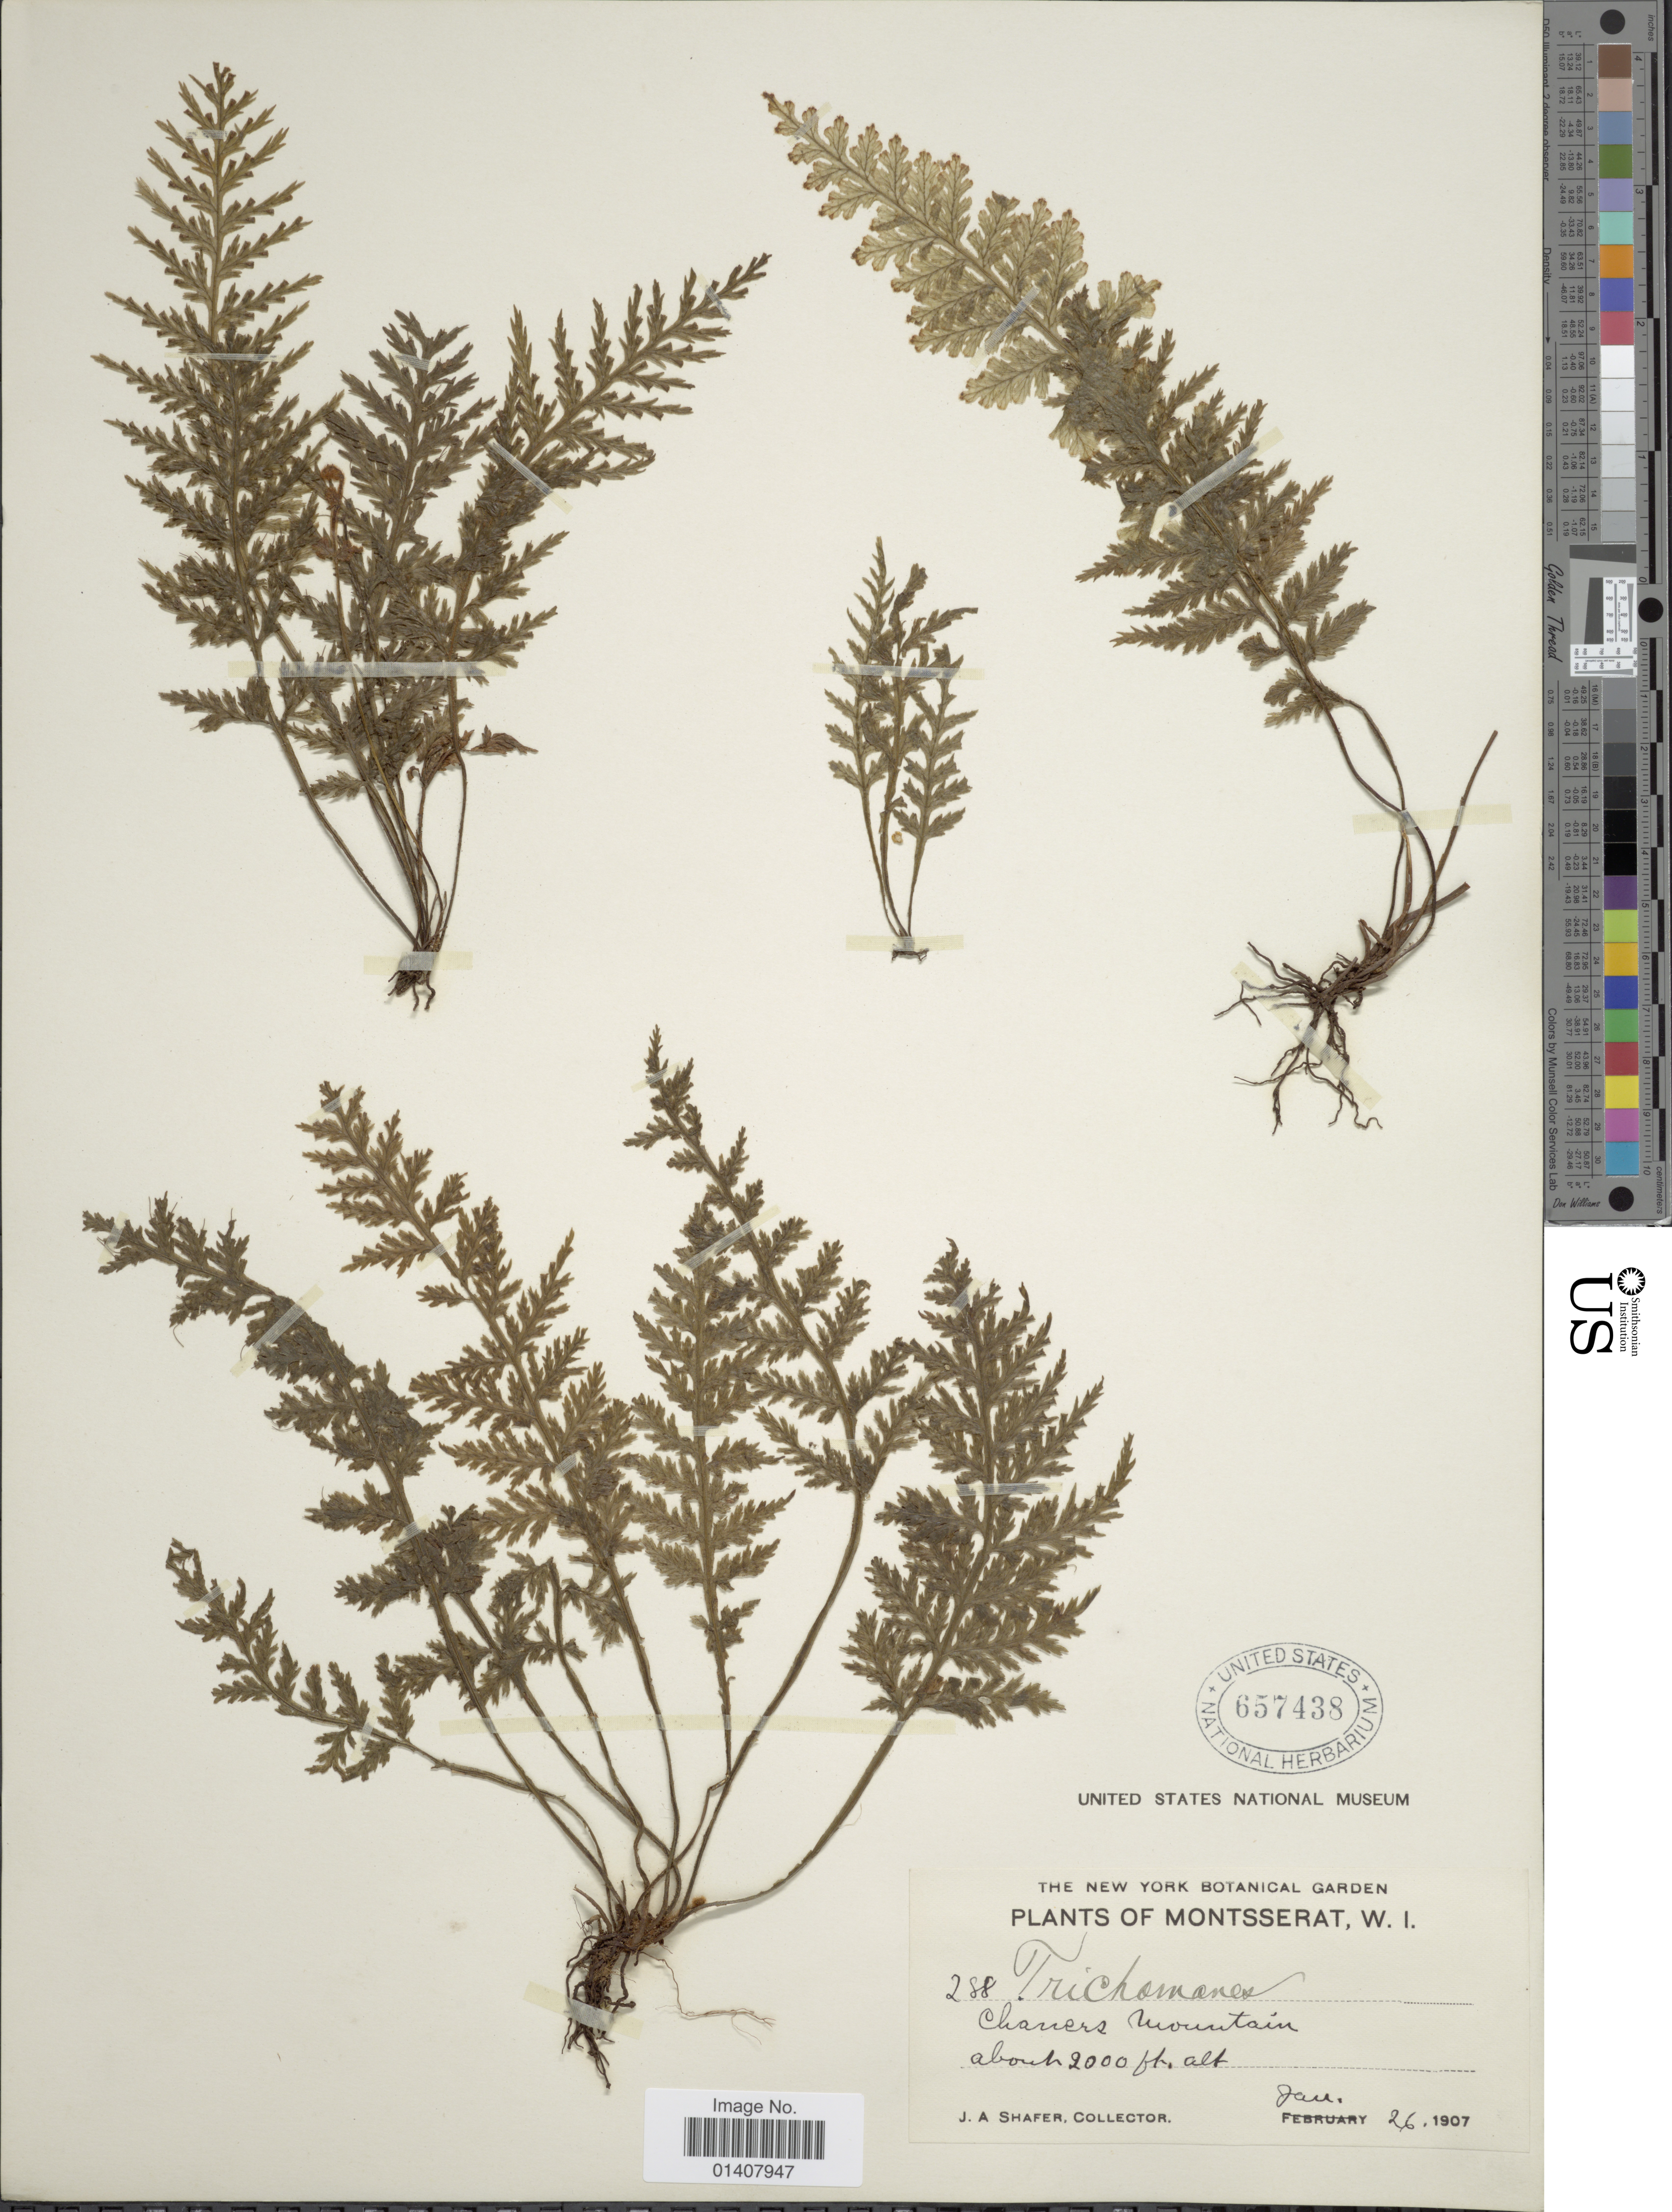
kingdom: Plantae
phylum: Tracheophyta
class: Polypodiopsida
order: Hymenophyllales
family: Hymenophyllaceae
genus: Trichomanes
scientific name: Trichomanes alatum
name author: Sw.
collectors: J. A. Shafer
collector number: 288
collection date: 1907-01-26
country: Montserrat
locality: Chances Mountain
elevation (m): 610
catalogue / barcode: US 657438